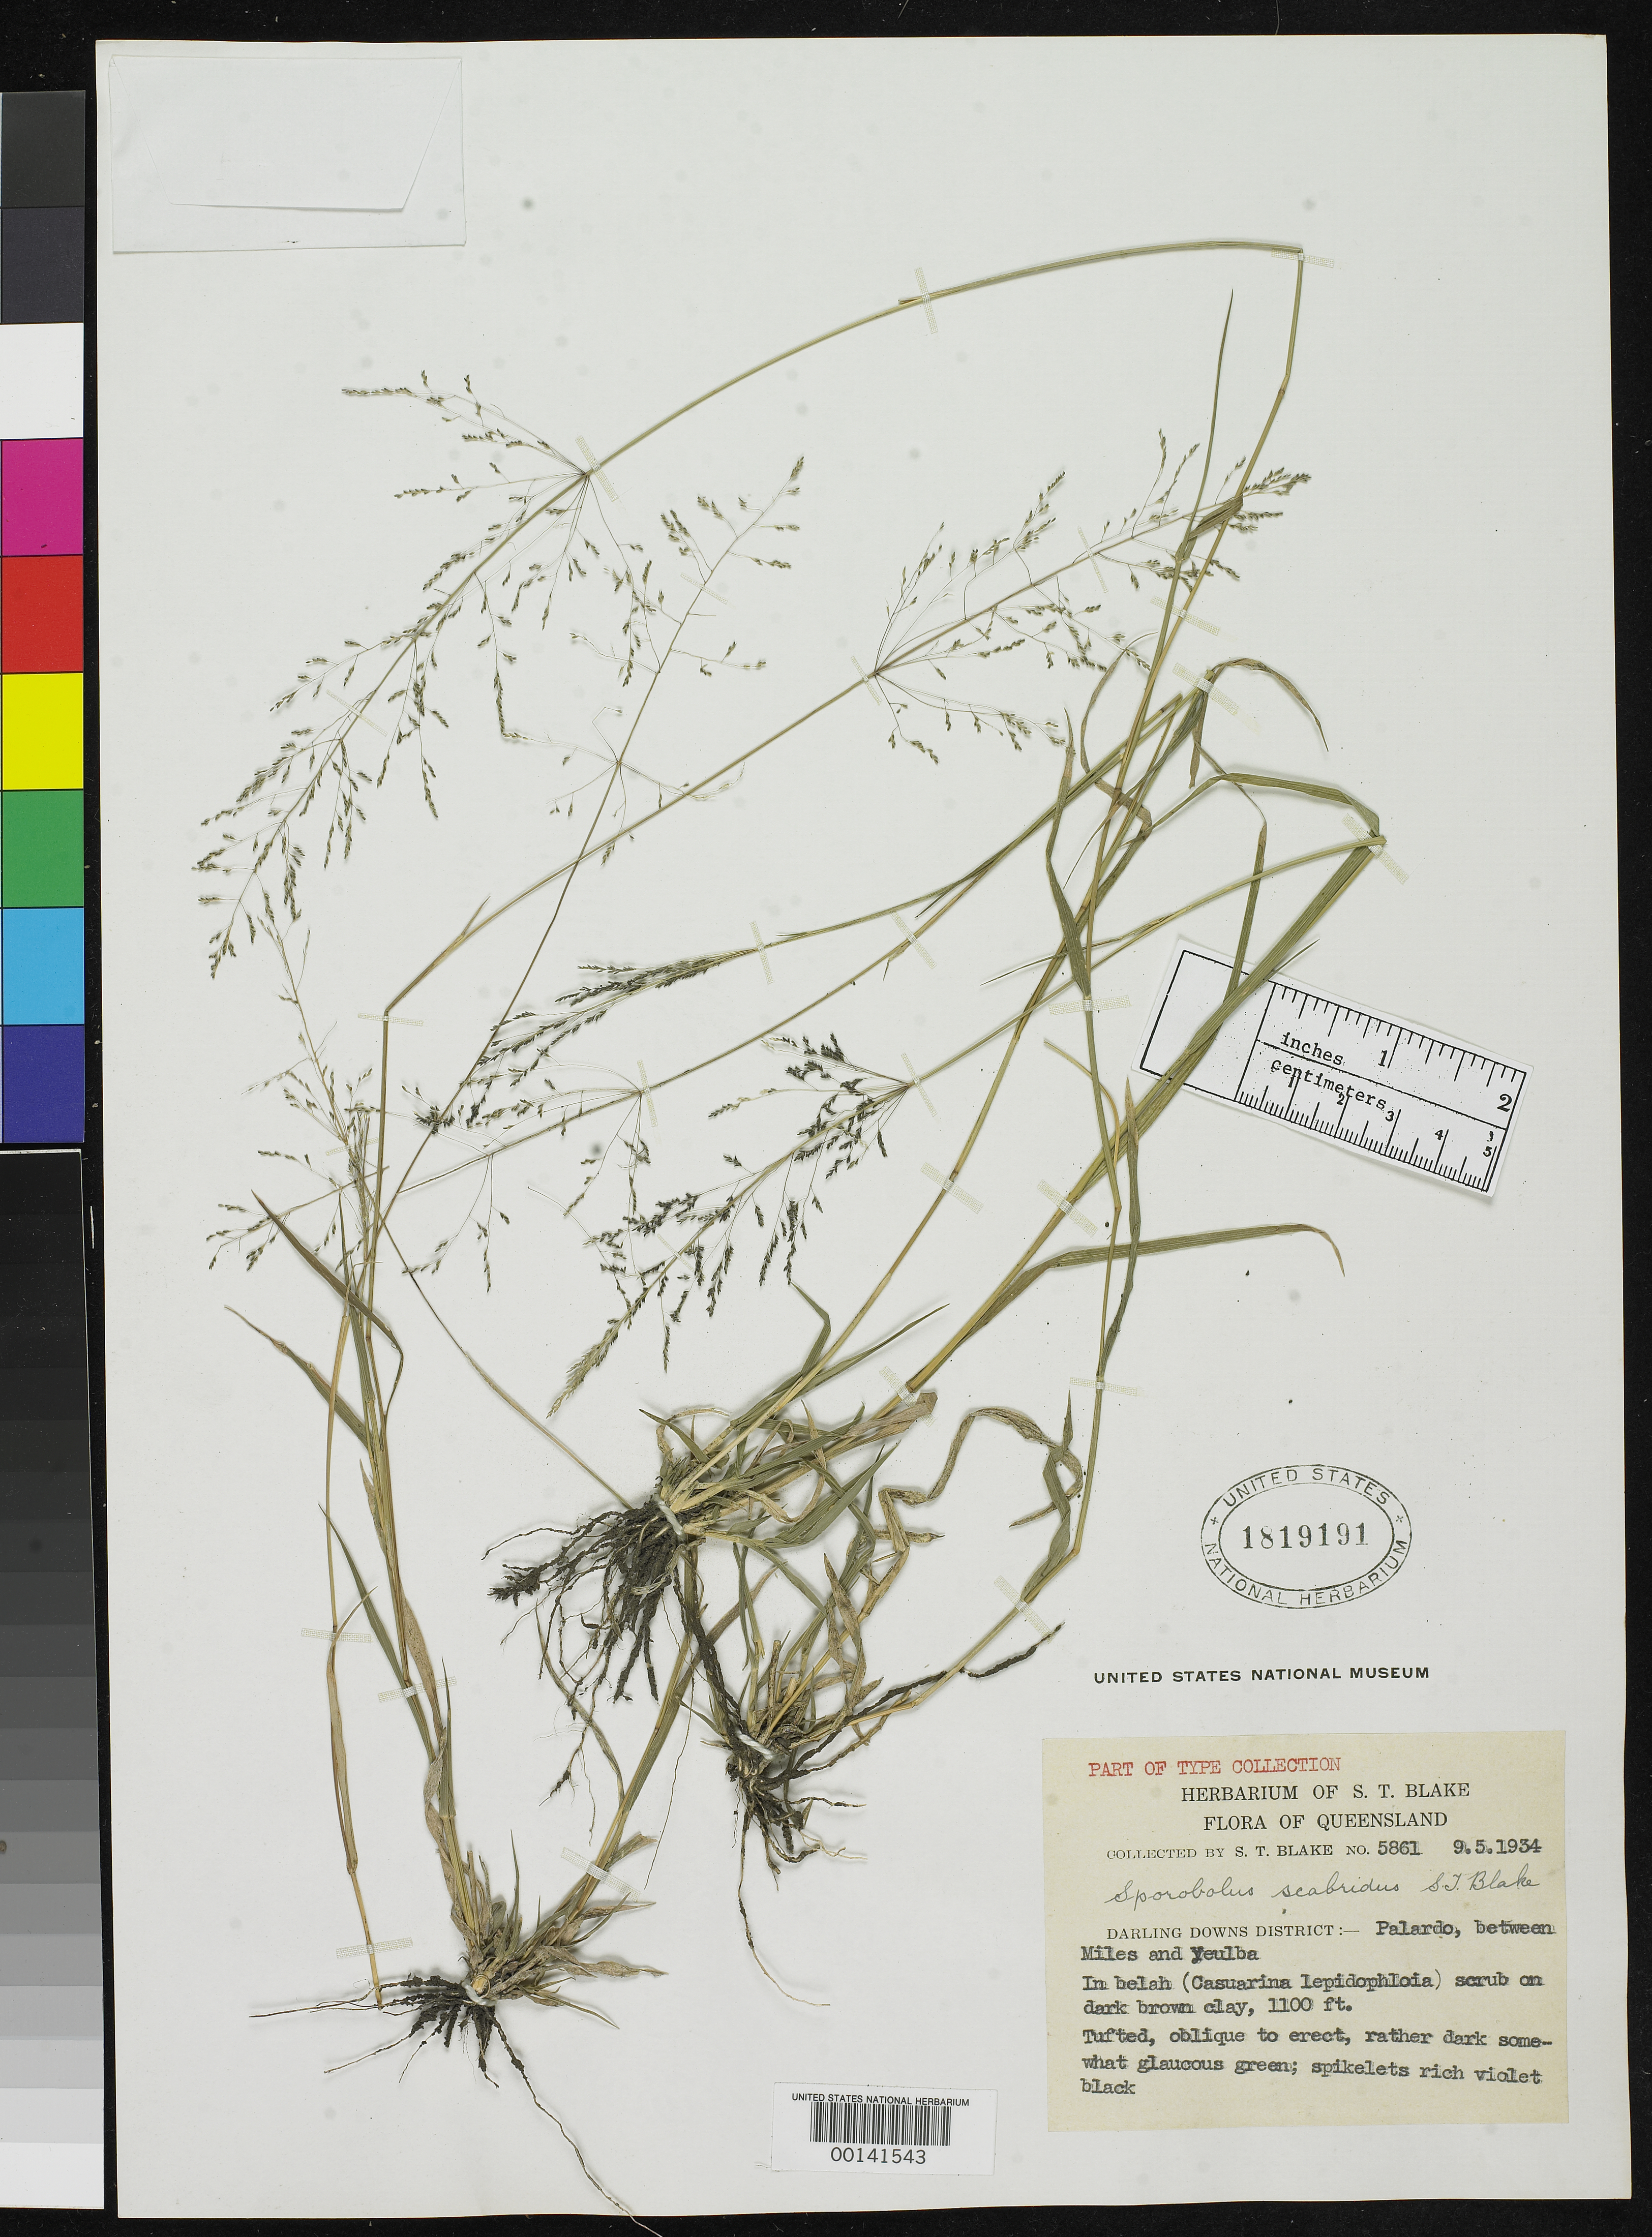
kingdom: Plantae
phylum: Tracheophyta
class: Liliopsida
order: Poales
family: Poaceae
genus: Sporobolus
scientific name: Sporobolus scabridus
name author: S.T. Blake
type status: Isotype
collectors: S. T. Blake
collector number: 5861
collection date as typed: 09 May 1934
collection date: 1934-05-09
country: Australia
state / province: Queensland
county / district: Darling Downs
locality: Palardo, between Miles & Yeulba; alt. 1100 ft.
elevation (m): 335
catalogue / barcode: US 1819191